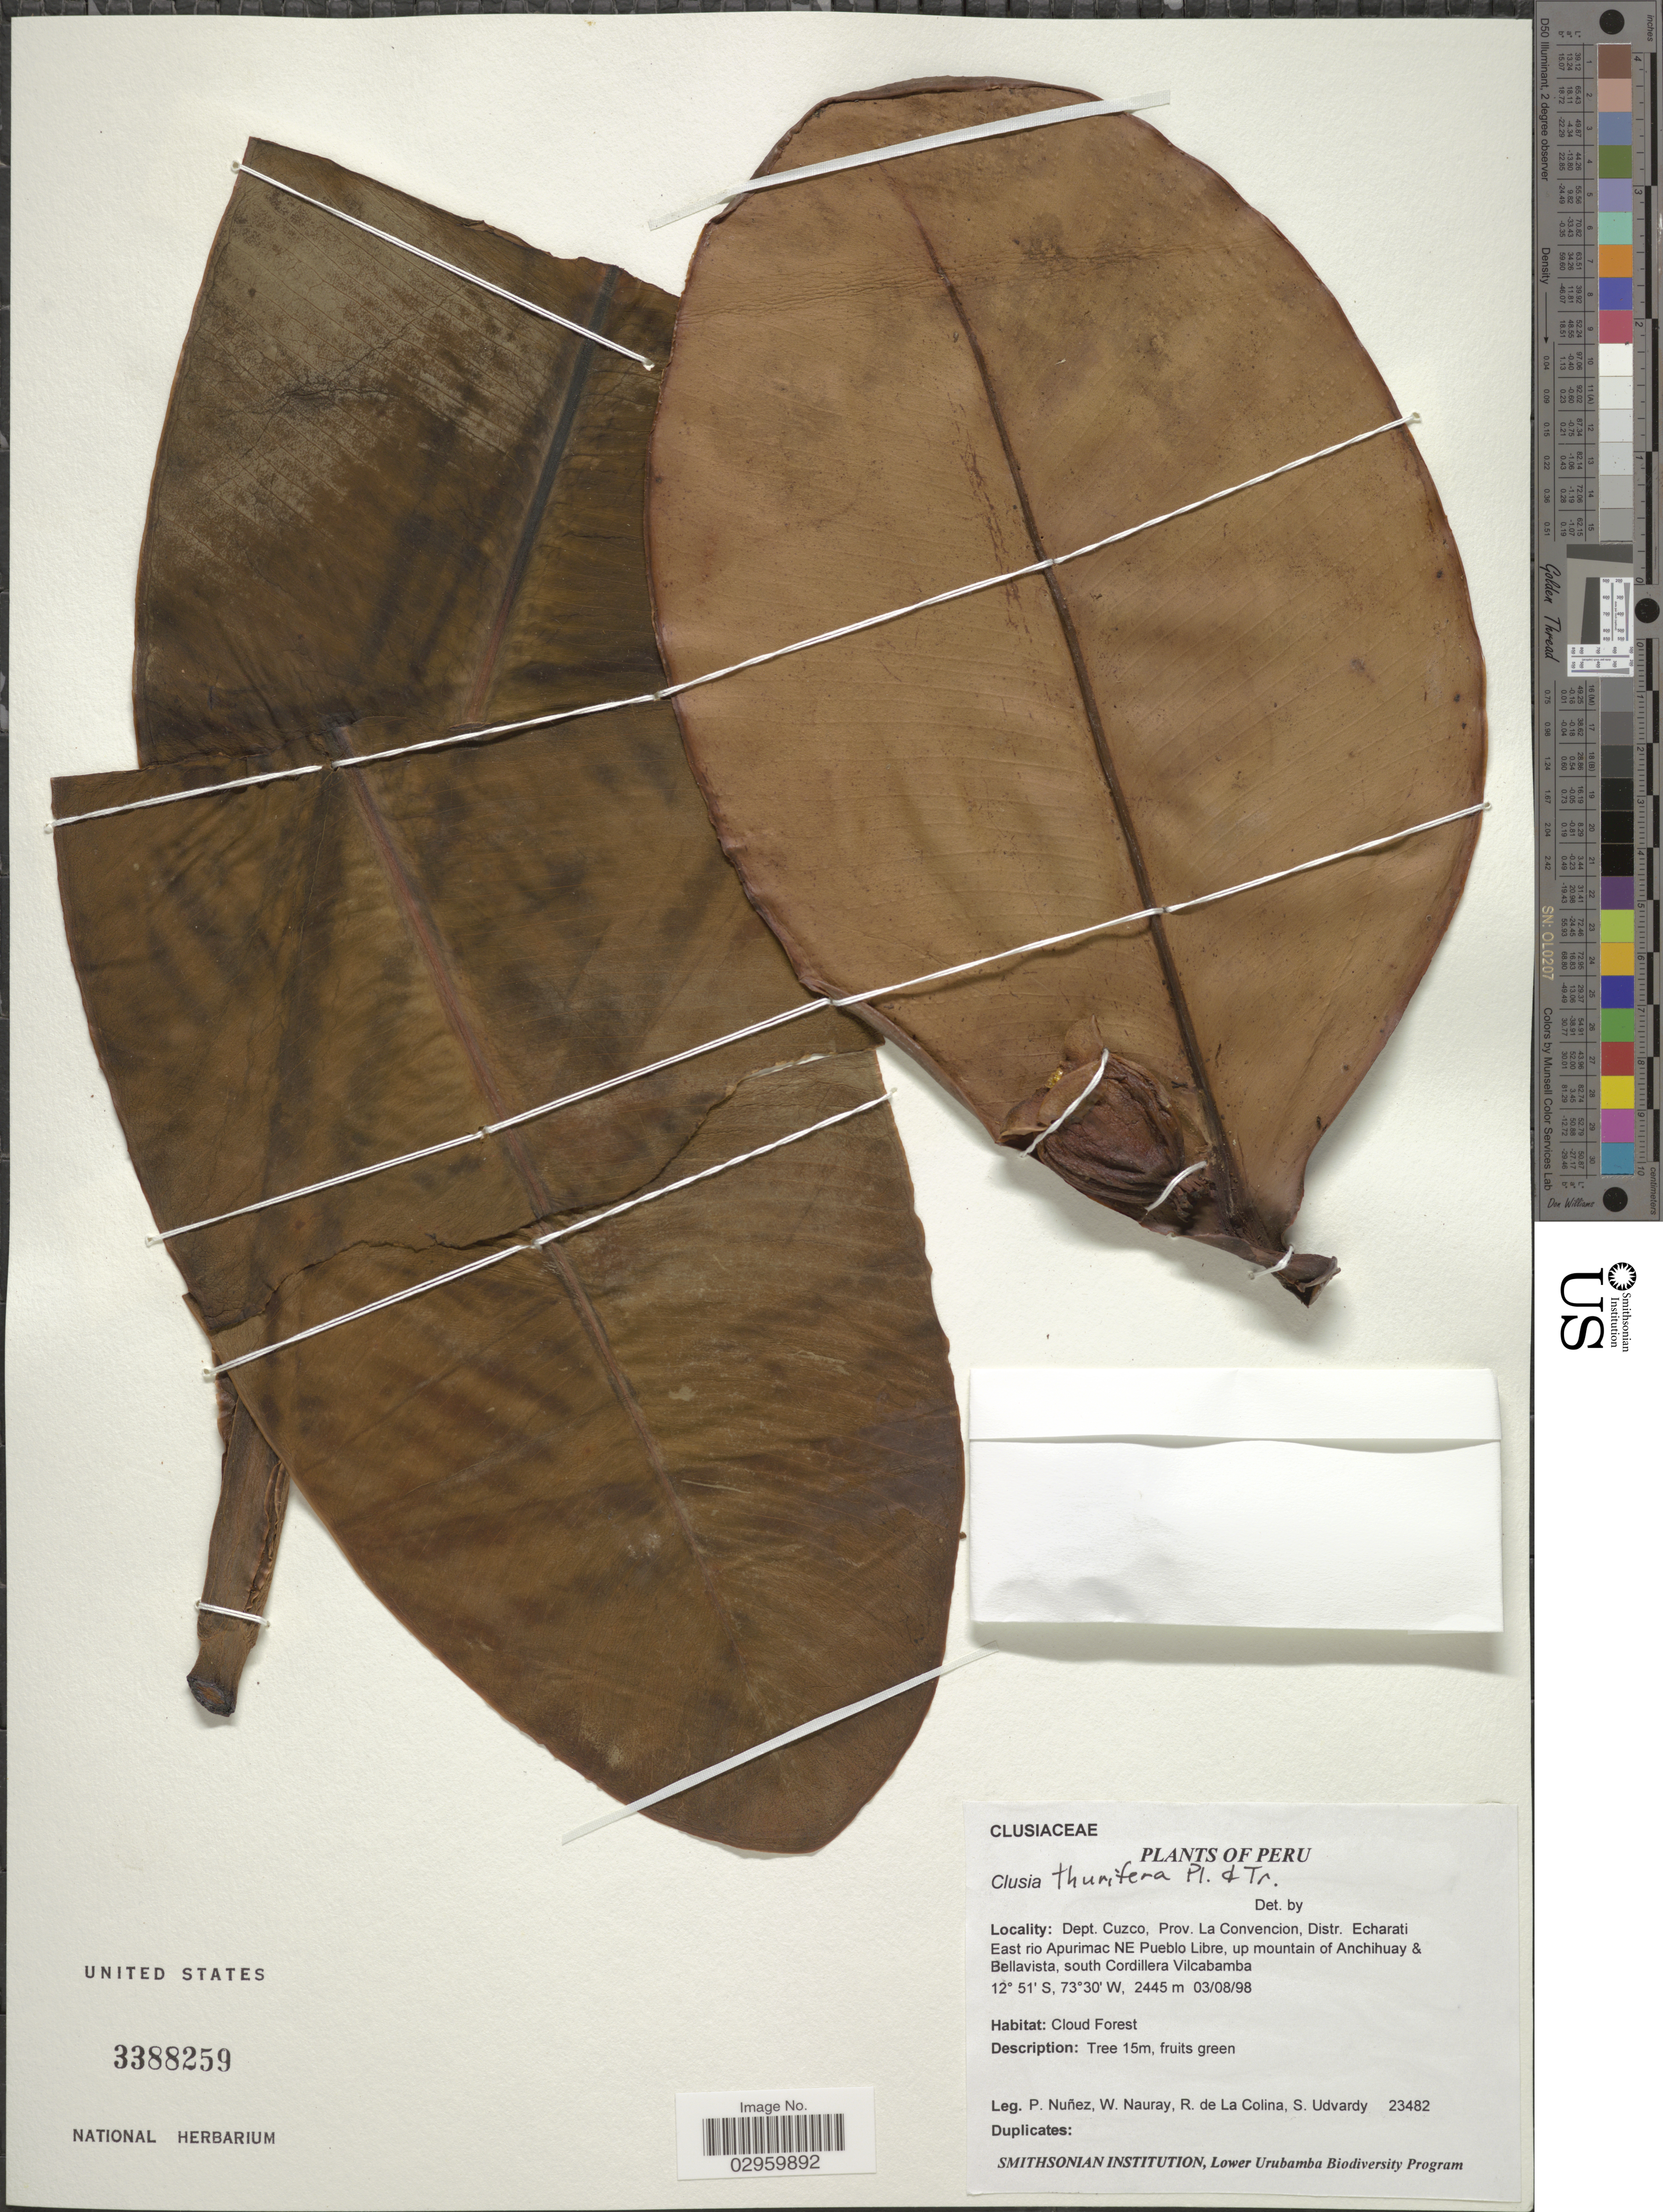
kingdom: Plantae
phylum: Tracheophyta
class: Magnoliopsida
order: Malpighiales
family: Clusiaceae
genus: Clusia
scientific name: Clusia thurifera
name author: Planch. & Triana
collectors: P. Nuñez V., W. Nauray, R. de La Colina & S. Udvardy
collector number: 23482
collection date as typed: Transcribed d/m/y: 3/8/98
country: Peru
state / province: Cusco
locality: Dept. Cuzco, Prov. La Convencion, Distr. Echarati, East rio Apurimac NE Pueblo Libre, up mountain of Anchihuay & Bellavista, south Cordillera Vilcabamba.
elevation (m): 2445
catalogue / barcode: US 3388259